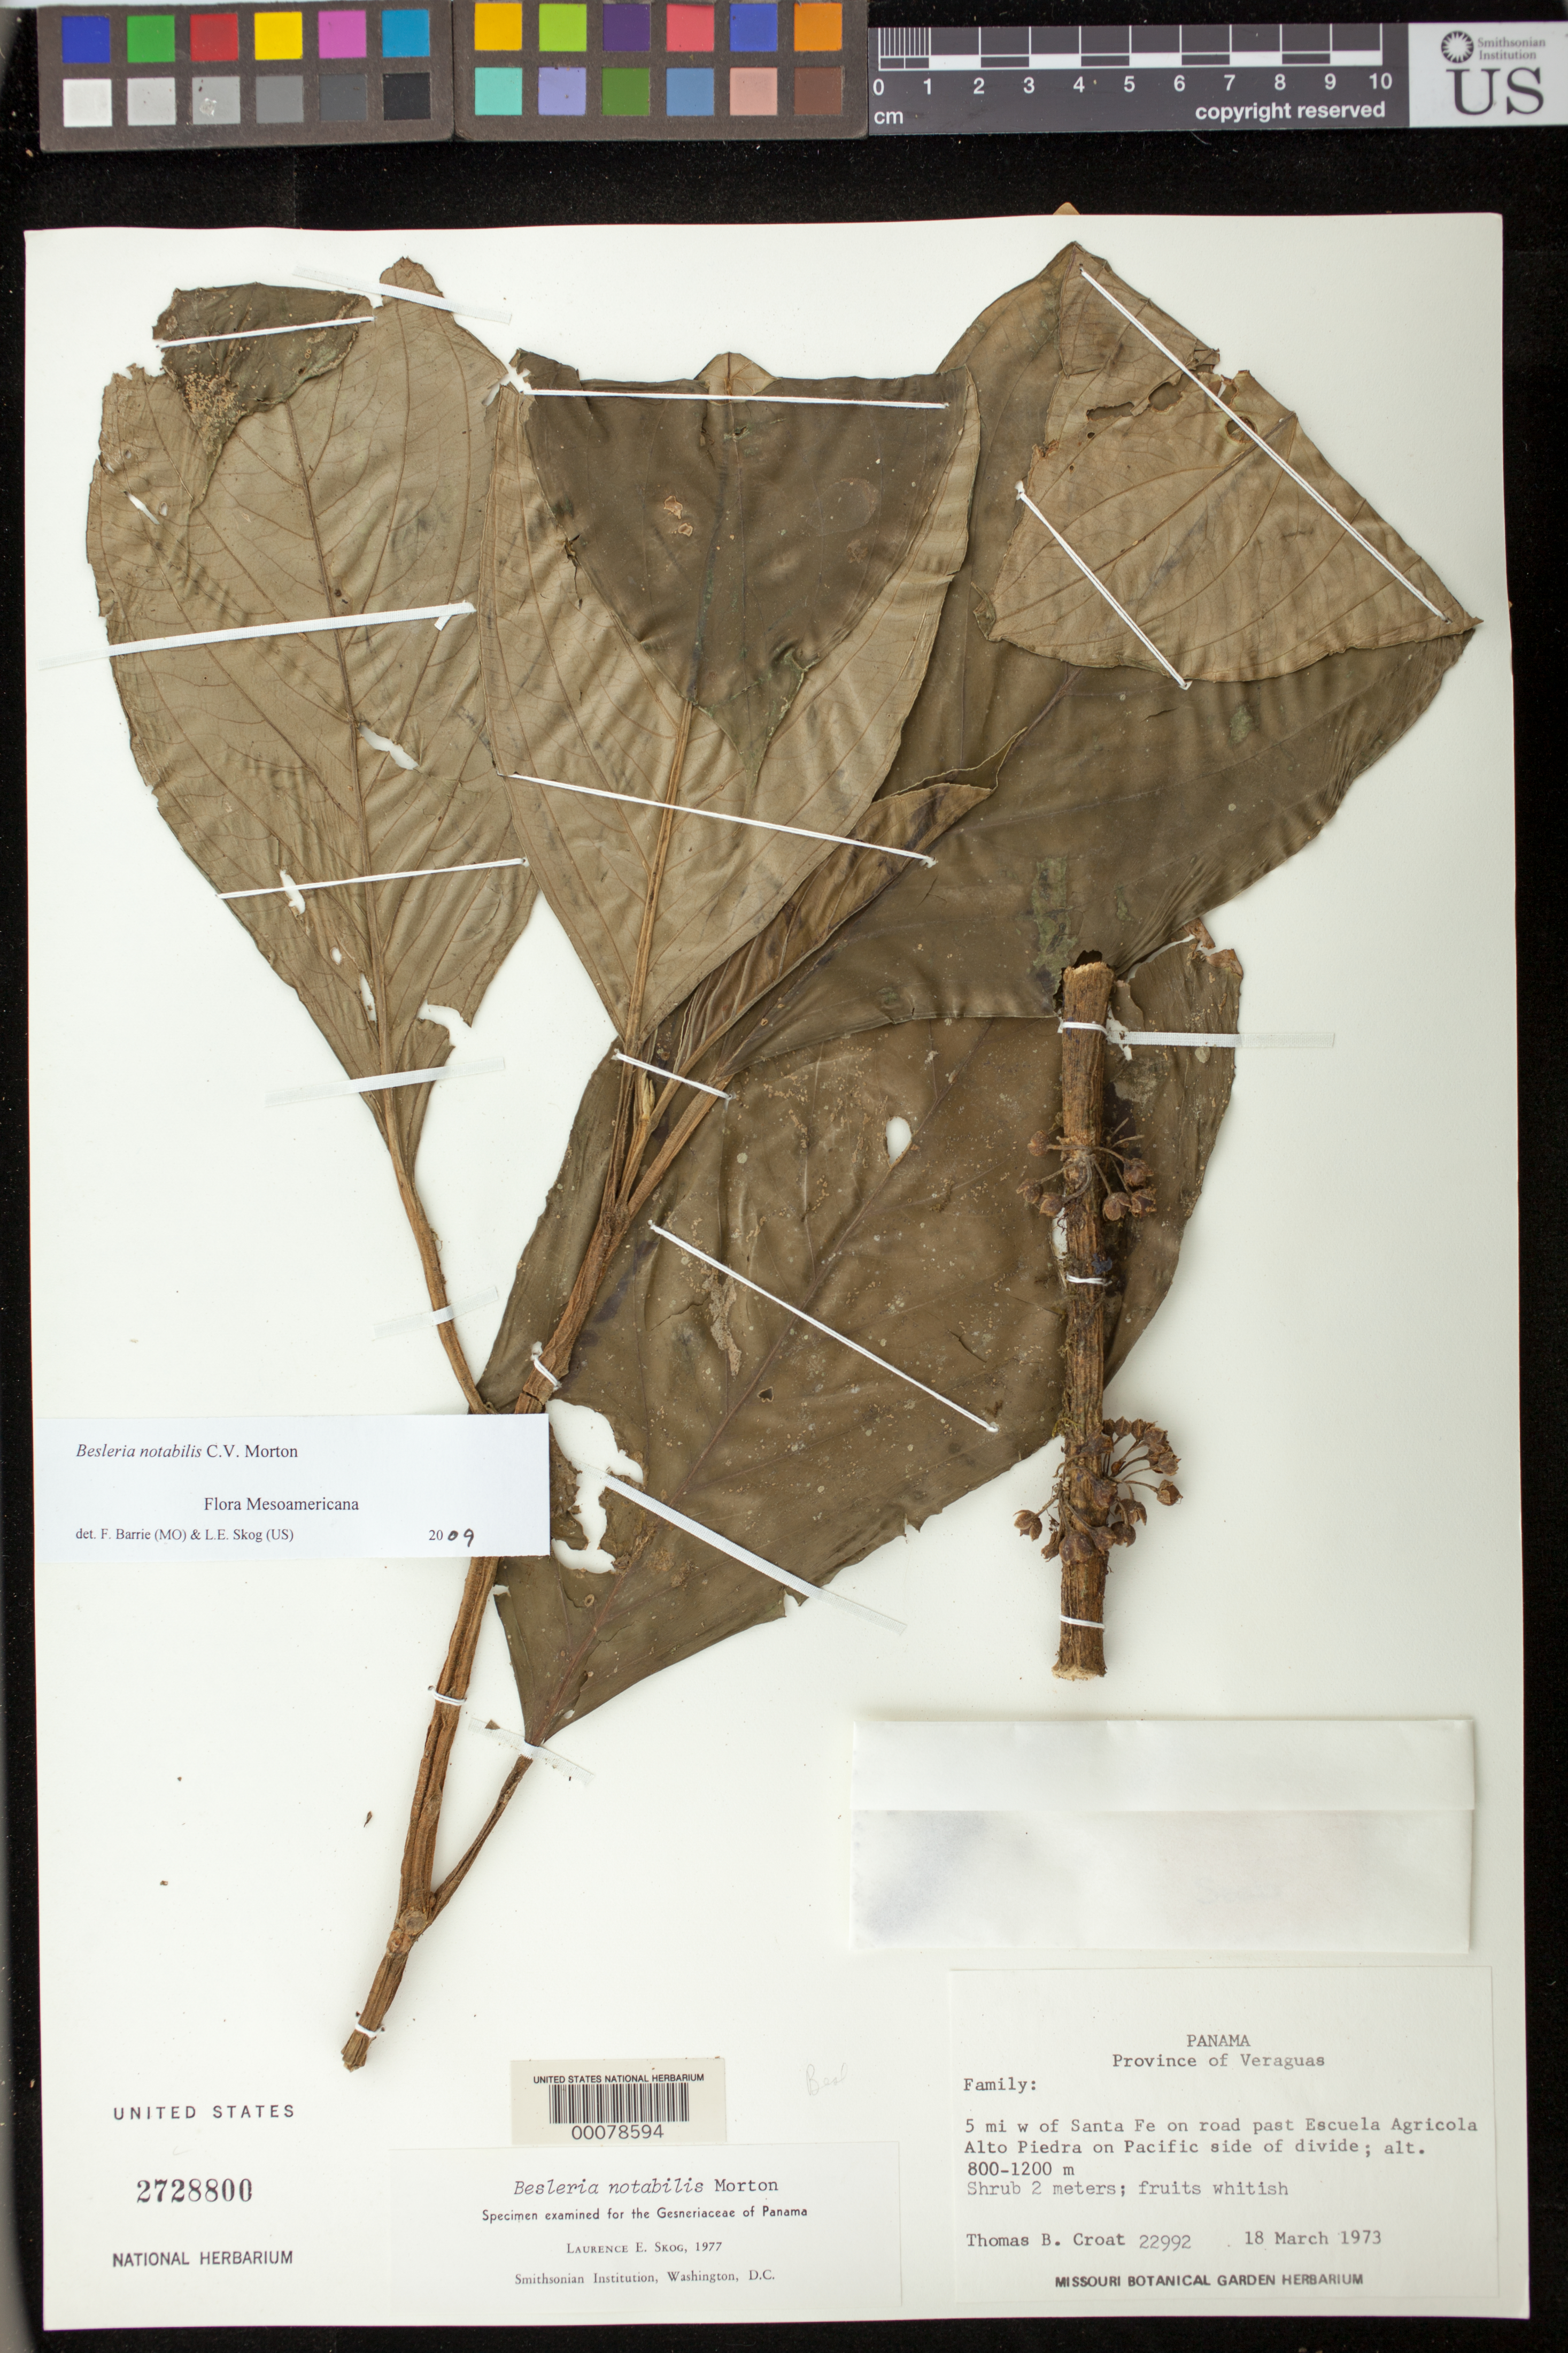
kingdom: Plantae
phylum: Tracheophyta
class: Magnoliopsida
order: Lamiales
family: Gesneriaceae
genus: Besleria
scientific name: Besleria notabilis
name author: C.V. Morton in Standl.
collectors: T. B. Croat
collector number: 22992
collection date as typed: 18 Mar 1973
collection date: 1973-03-18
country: Panama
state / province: Veraguas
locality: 5 mi W of Santa Fe on road past Escuela Agricola, Alto Piedra on pacific side of divide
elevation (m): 800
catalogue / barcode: US 2728800